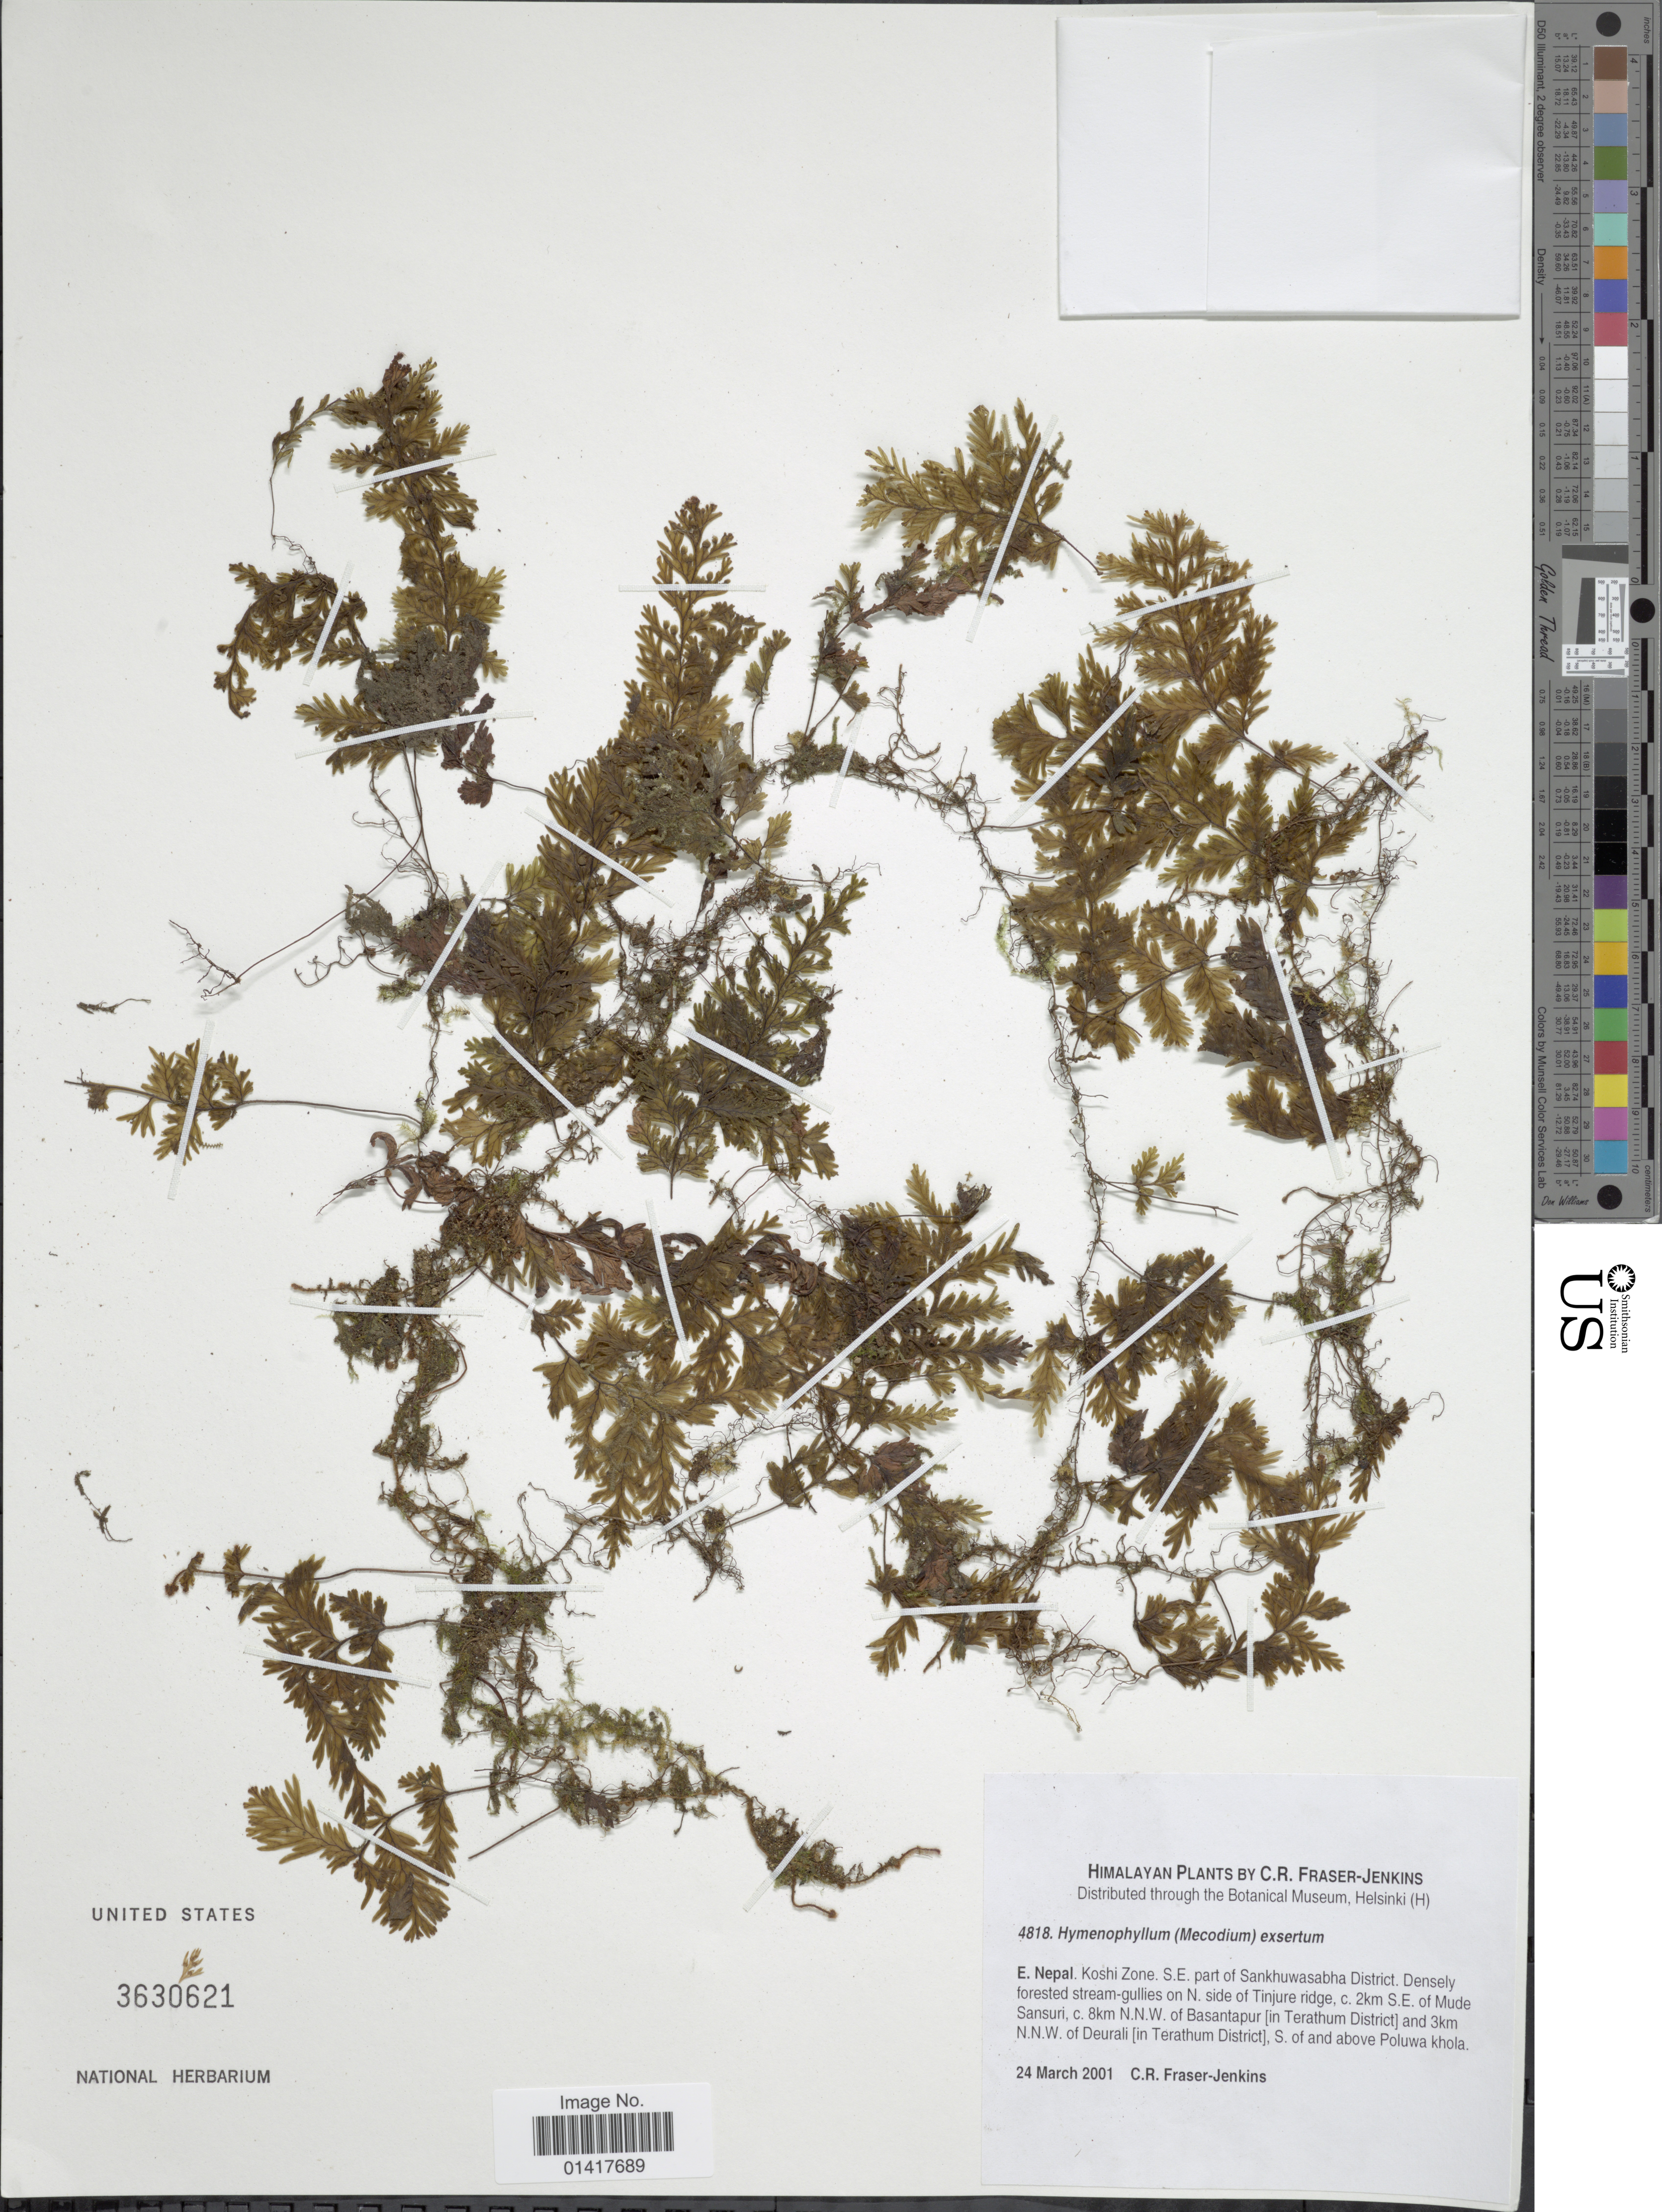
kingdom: Plantae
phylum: Tracheophyta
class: Polypodiopsida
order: Hymenophyllales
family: Hymenophyllaceae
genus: Hymenophyllum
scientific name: Hymenophyllum exsertum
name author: Wall. ex Hook.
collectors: C. R. Fraser-Jenkins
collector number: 4818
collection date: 2001-03-24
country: Nepal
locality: E. Nepal. Koshi Zone. S. E. of part of Sankhuwasabha District. Densely forested stream-gullies on N. side of Tinjure ridge, 2 km S.E. of Mude Sansuri, 8 km N.N.W. of Basantapur (in Terathum District) and 3 mkm N. N. W. of Deurali (in Terathum District) S. of and above Poluwa khola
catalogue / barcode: US 3630621